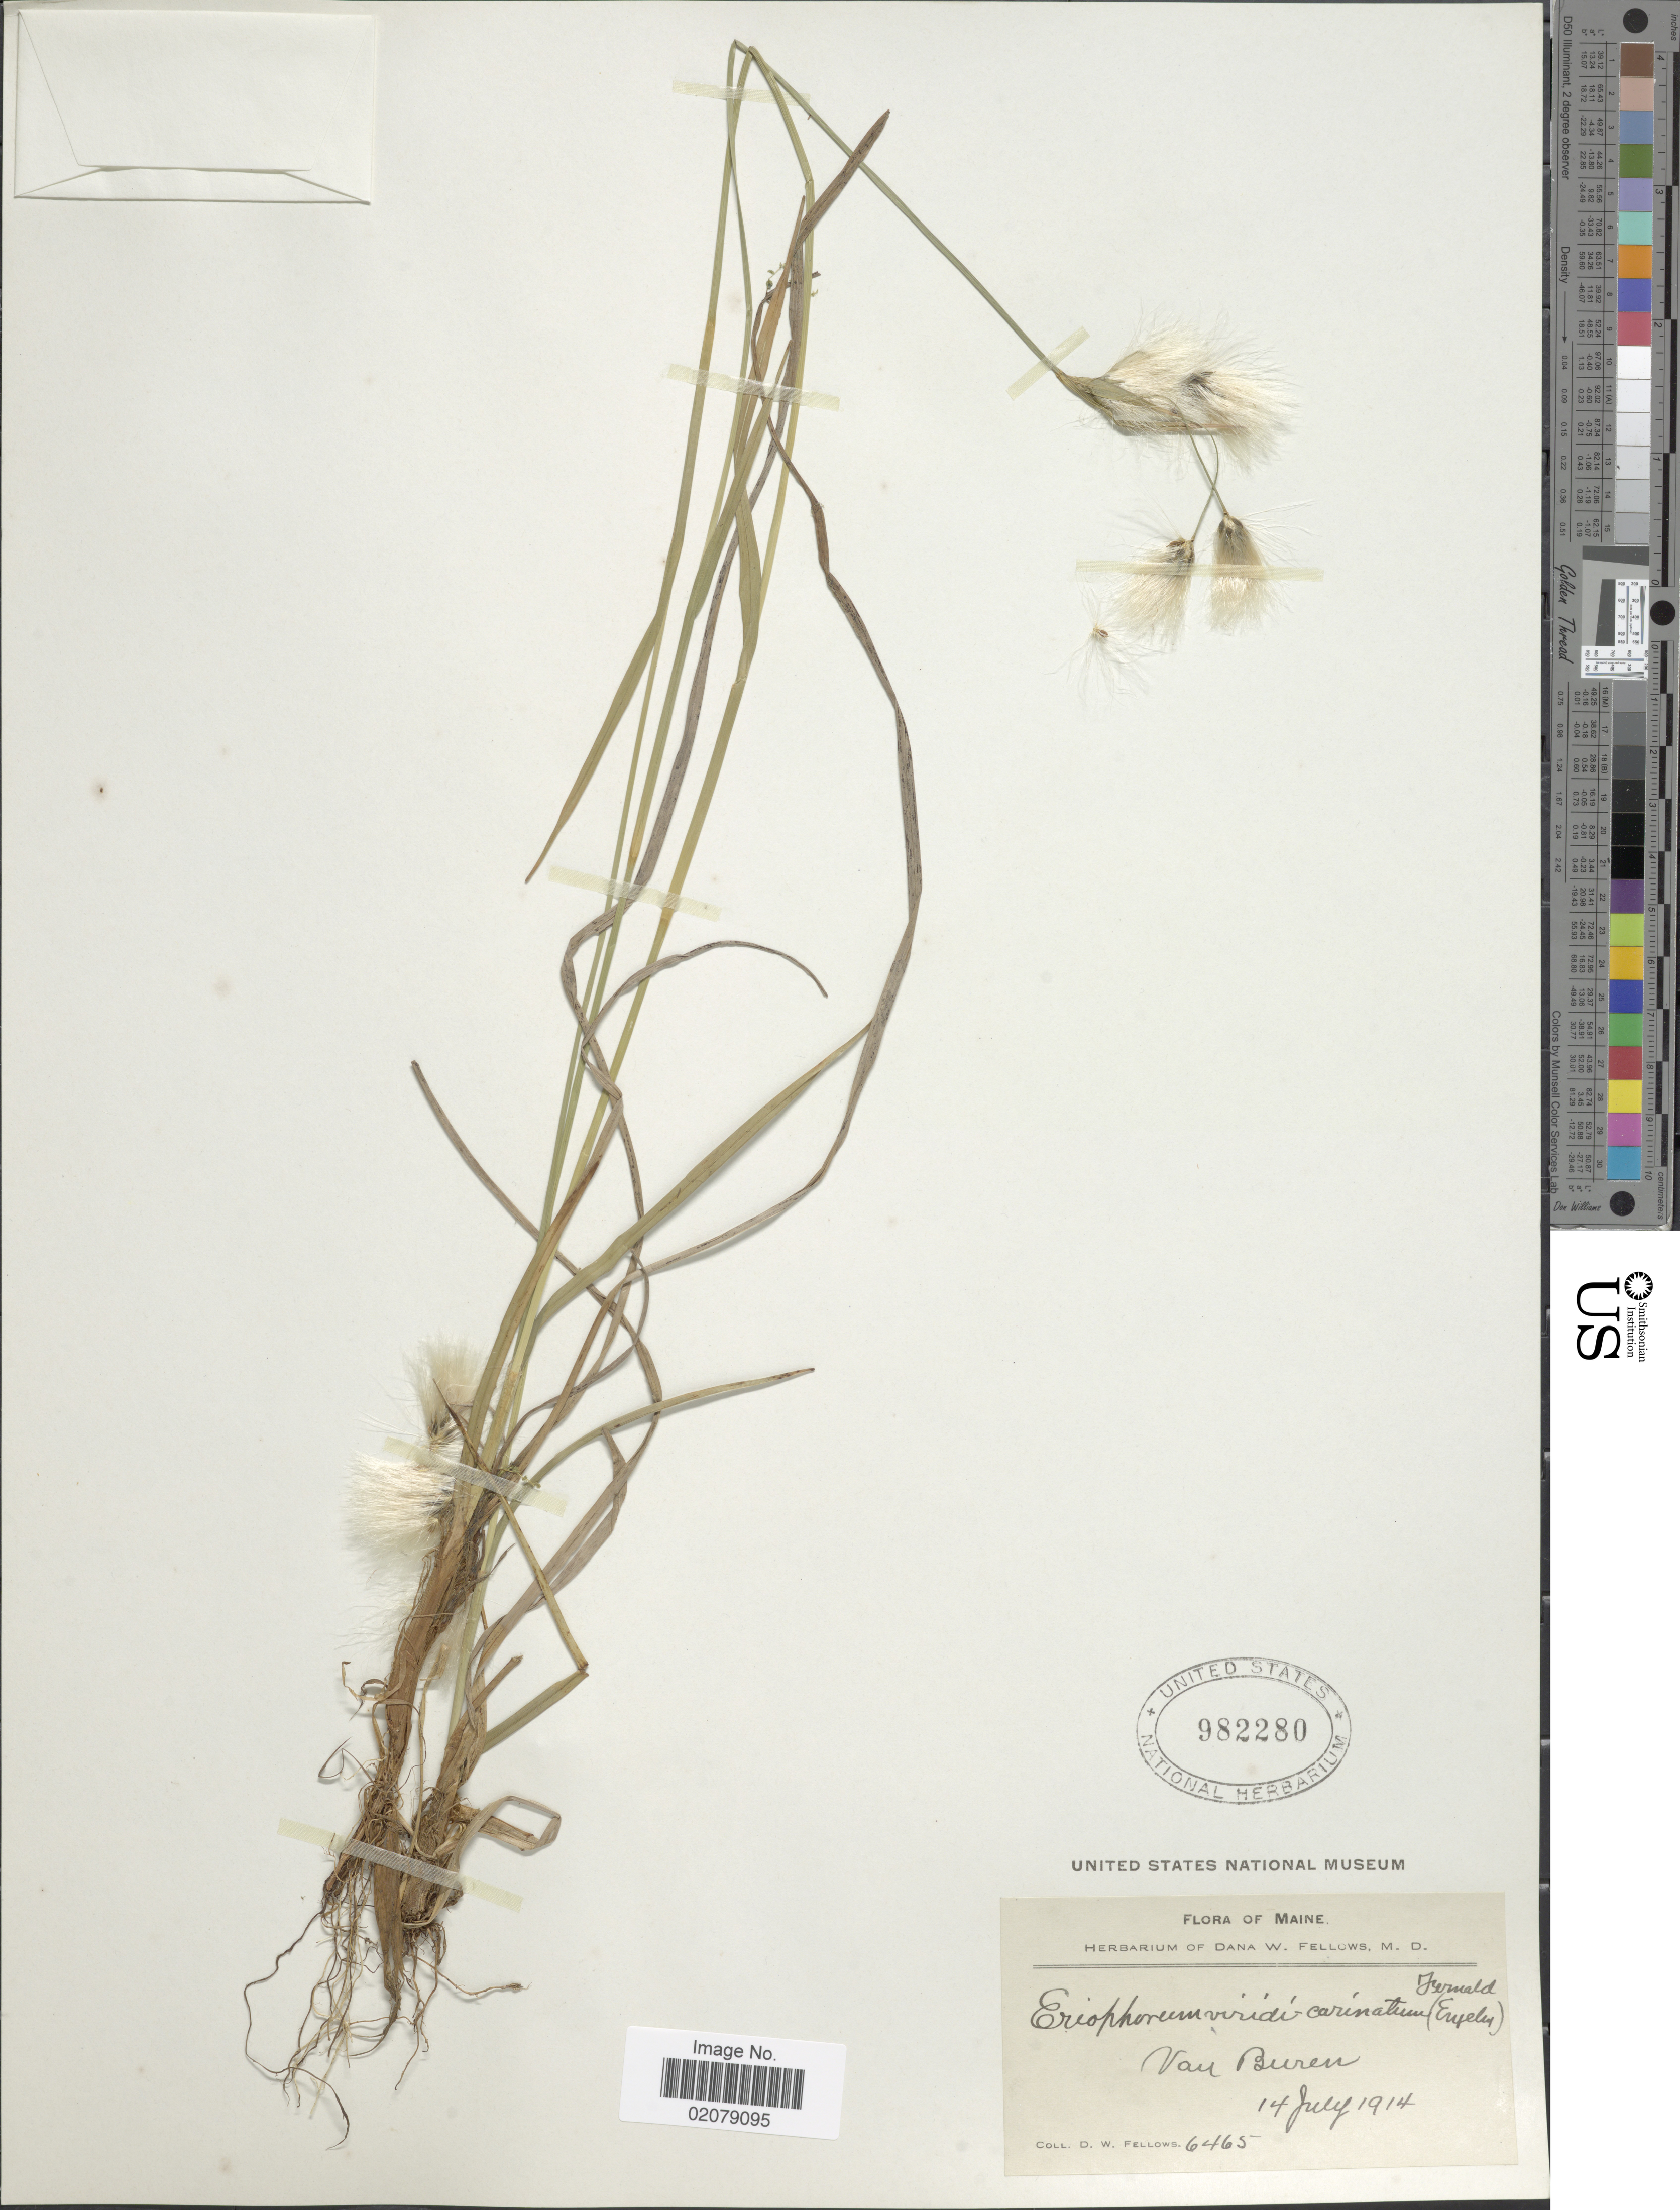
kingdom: Plantae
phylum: Tracheophyta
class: Liliopsida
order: Poales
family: Cyperaceae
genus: Eriophorum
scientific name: Eriophorum viridicarinatum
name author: (Englem.) Fernald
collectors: D. W. Fellows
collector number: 6465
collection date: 1914-07-14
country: United States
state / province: Maine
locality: Van Buren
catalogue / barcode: US 982280